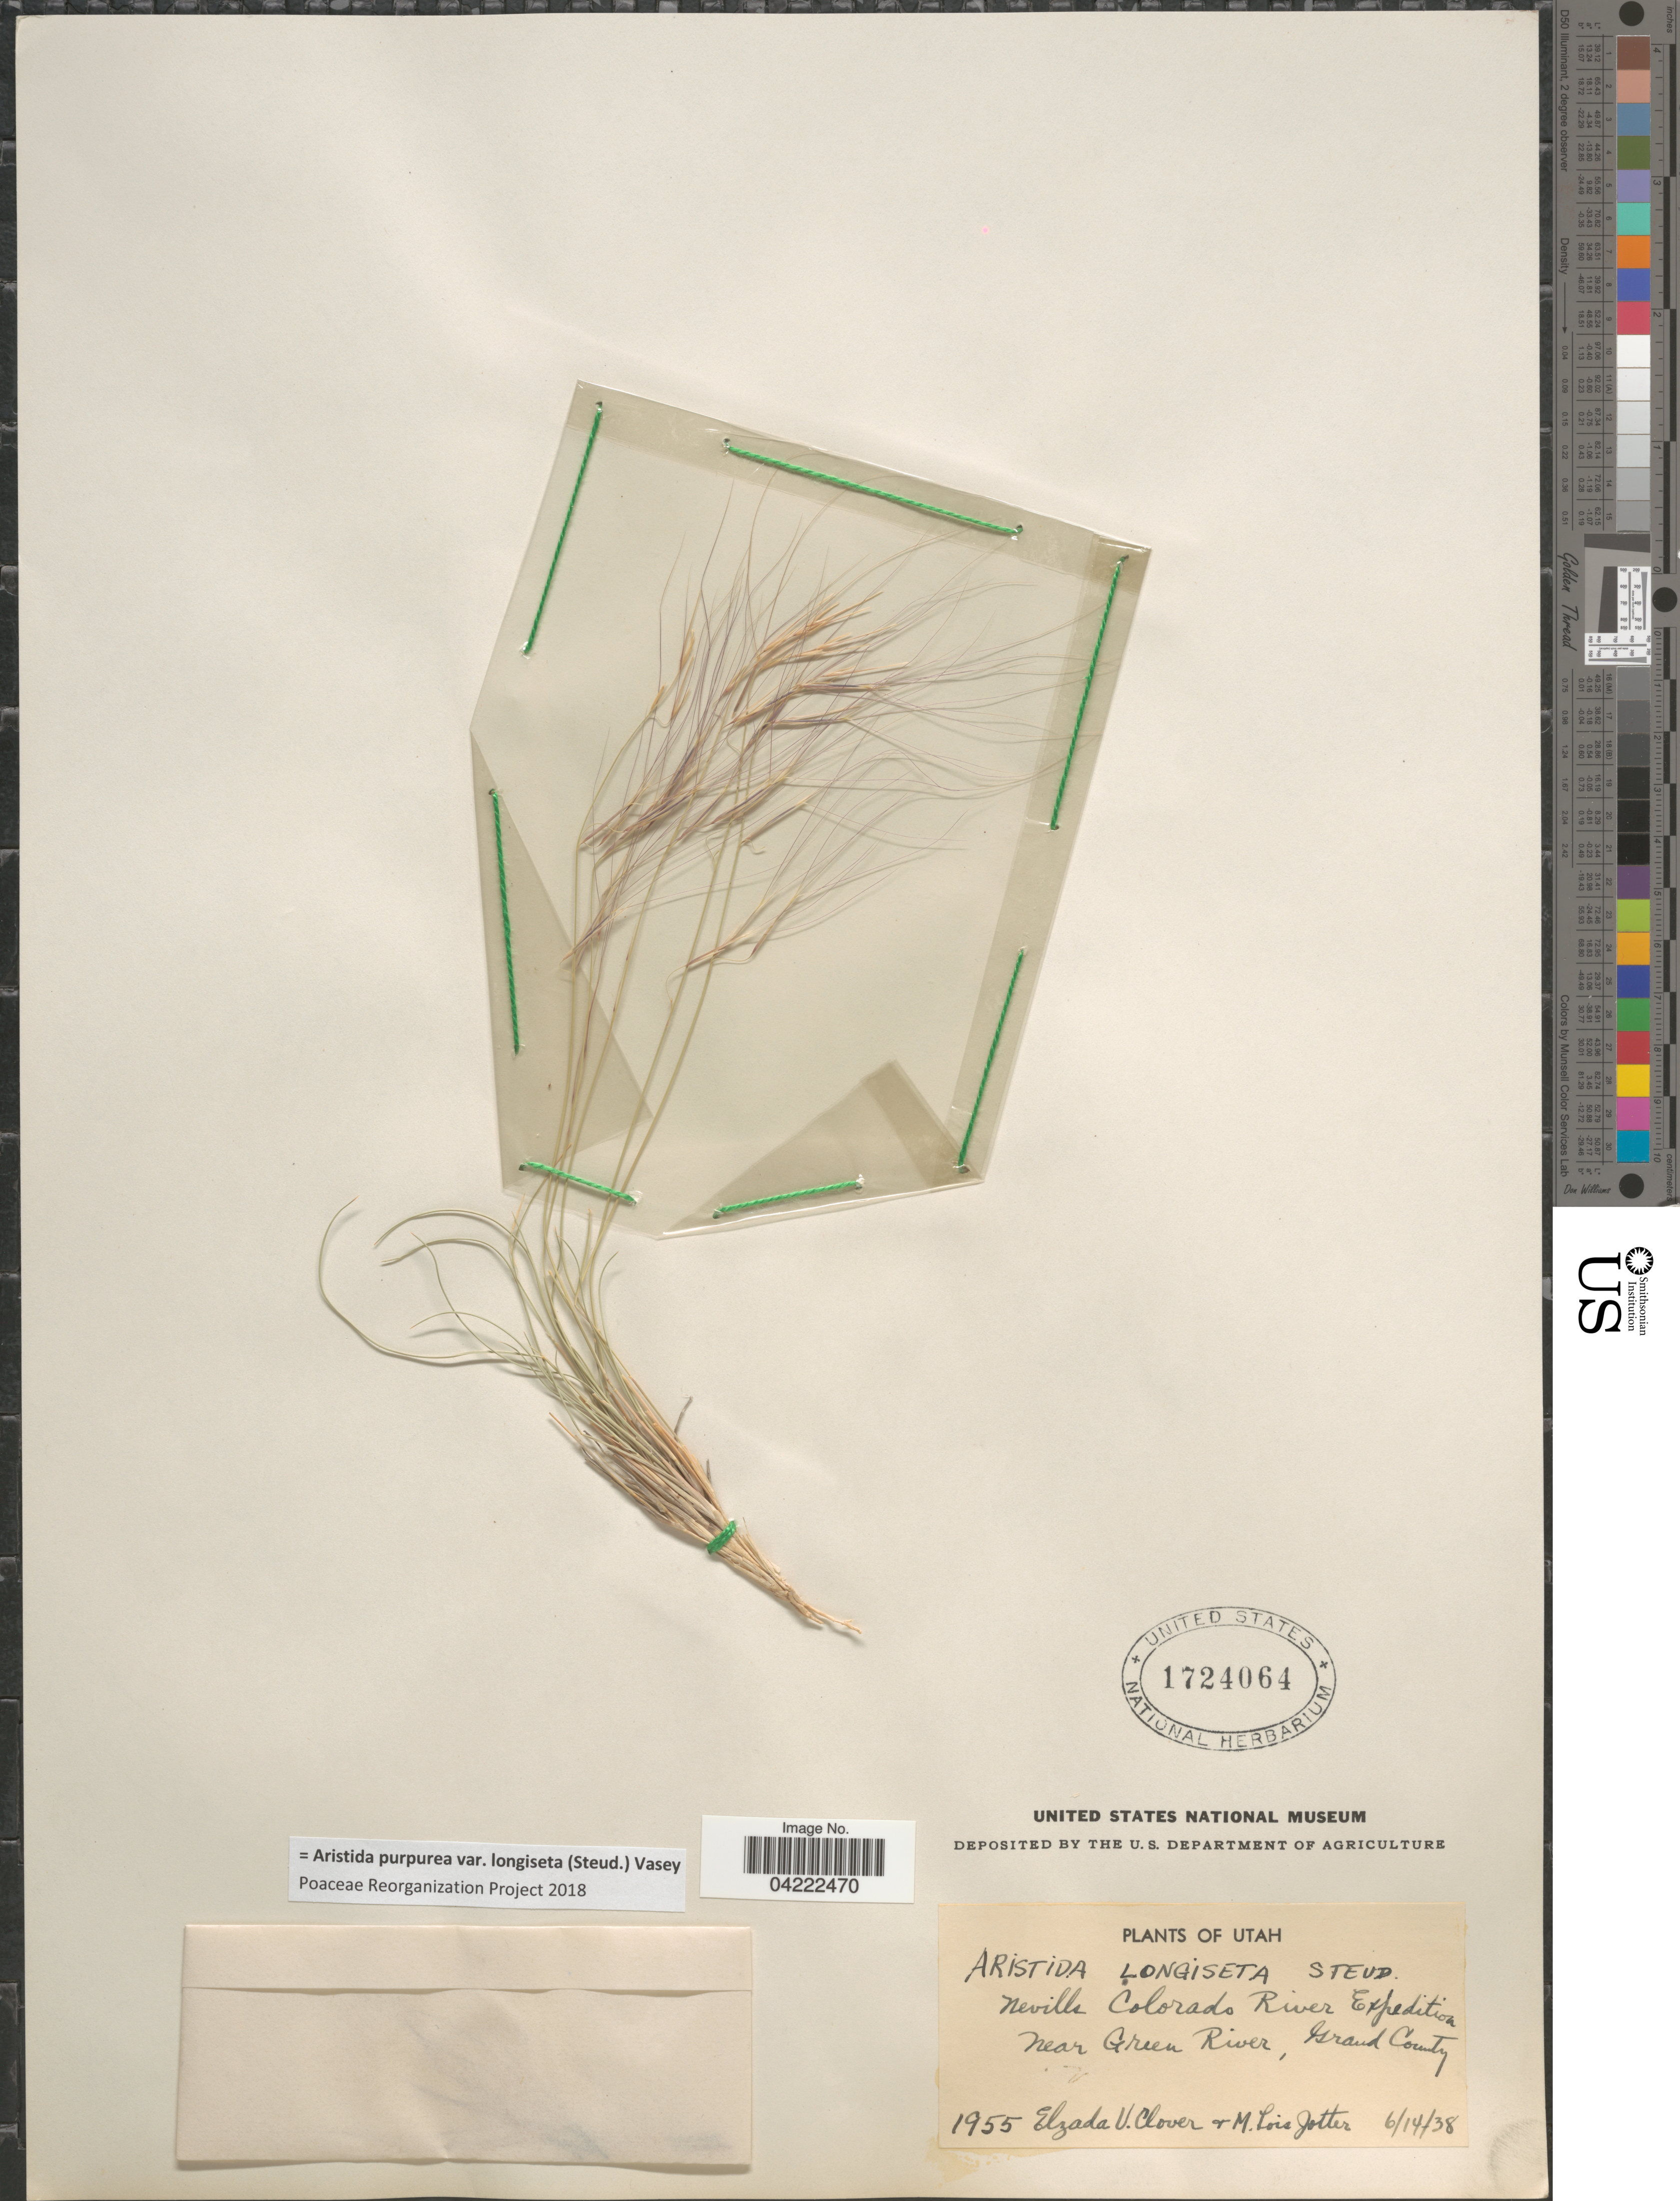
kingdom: Plantae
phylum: Tracheophyta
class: Liliopsida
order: Poales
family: Poaceae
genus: Aristida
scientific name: Aristida purpurea var. longiseta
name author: (Steud.) Vasey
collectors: E. U. Clover & M. Jotter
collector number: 1955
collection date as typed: Transcribed d/m/y: 14/6/38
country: United States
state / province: Utah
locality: Nevills Colorado River Expedition near Green River, Grand County.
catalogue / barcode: US 1724064